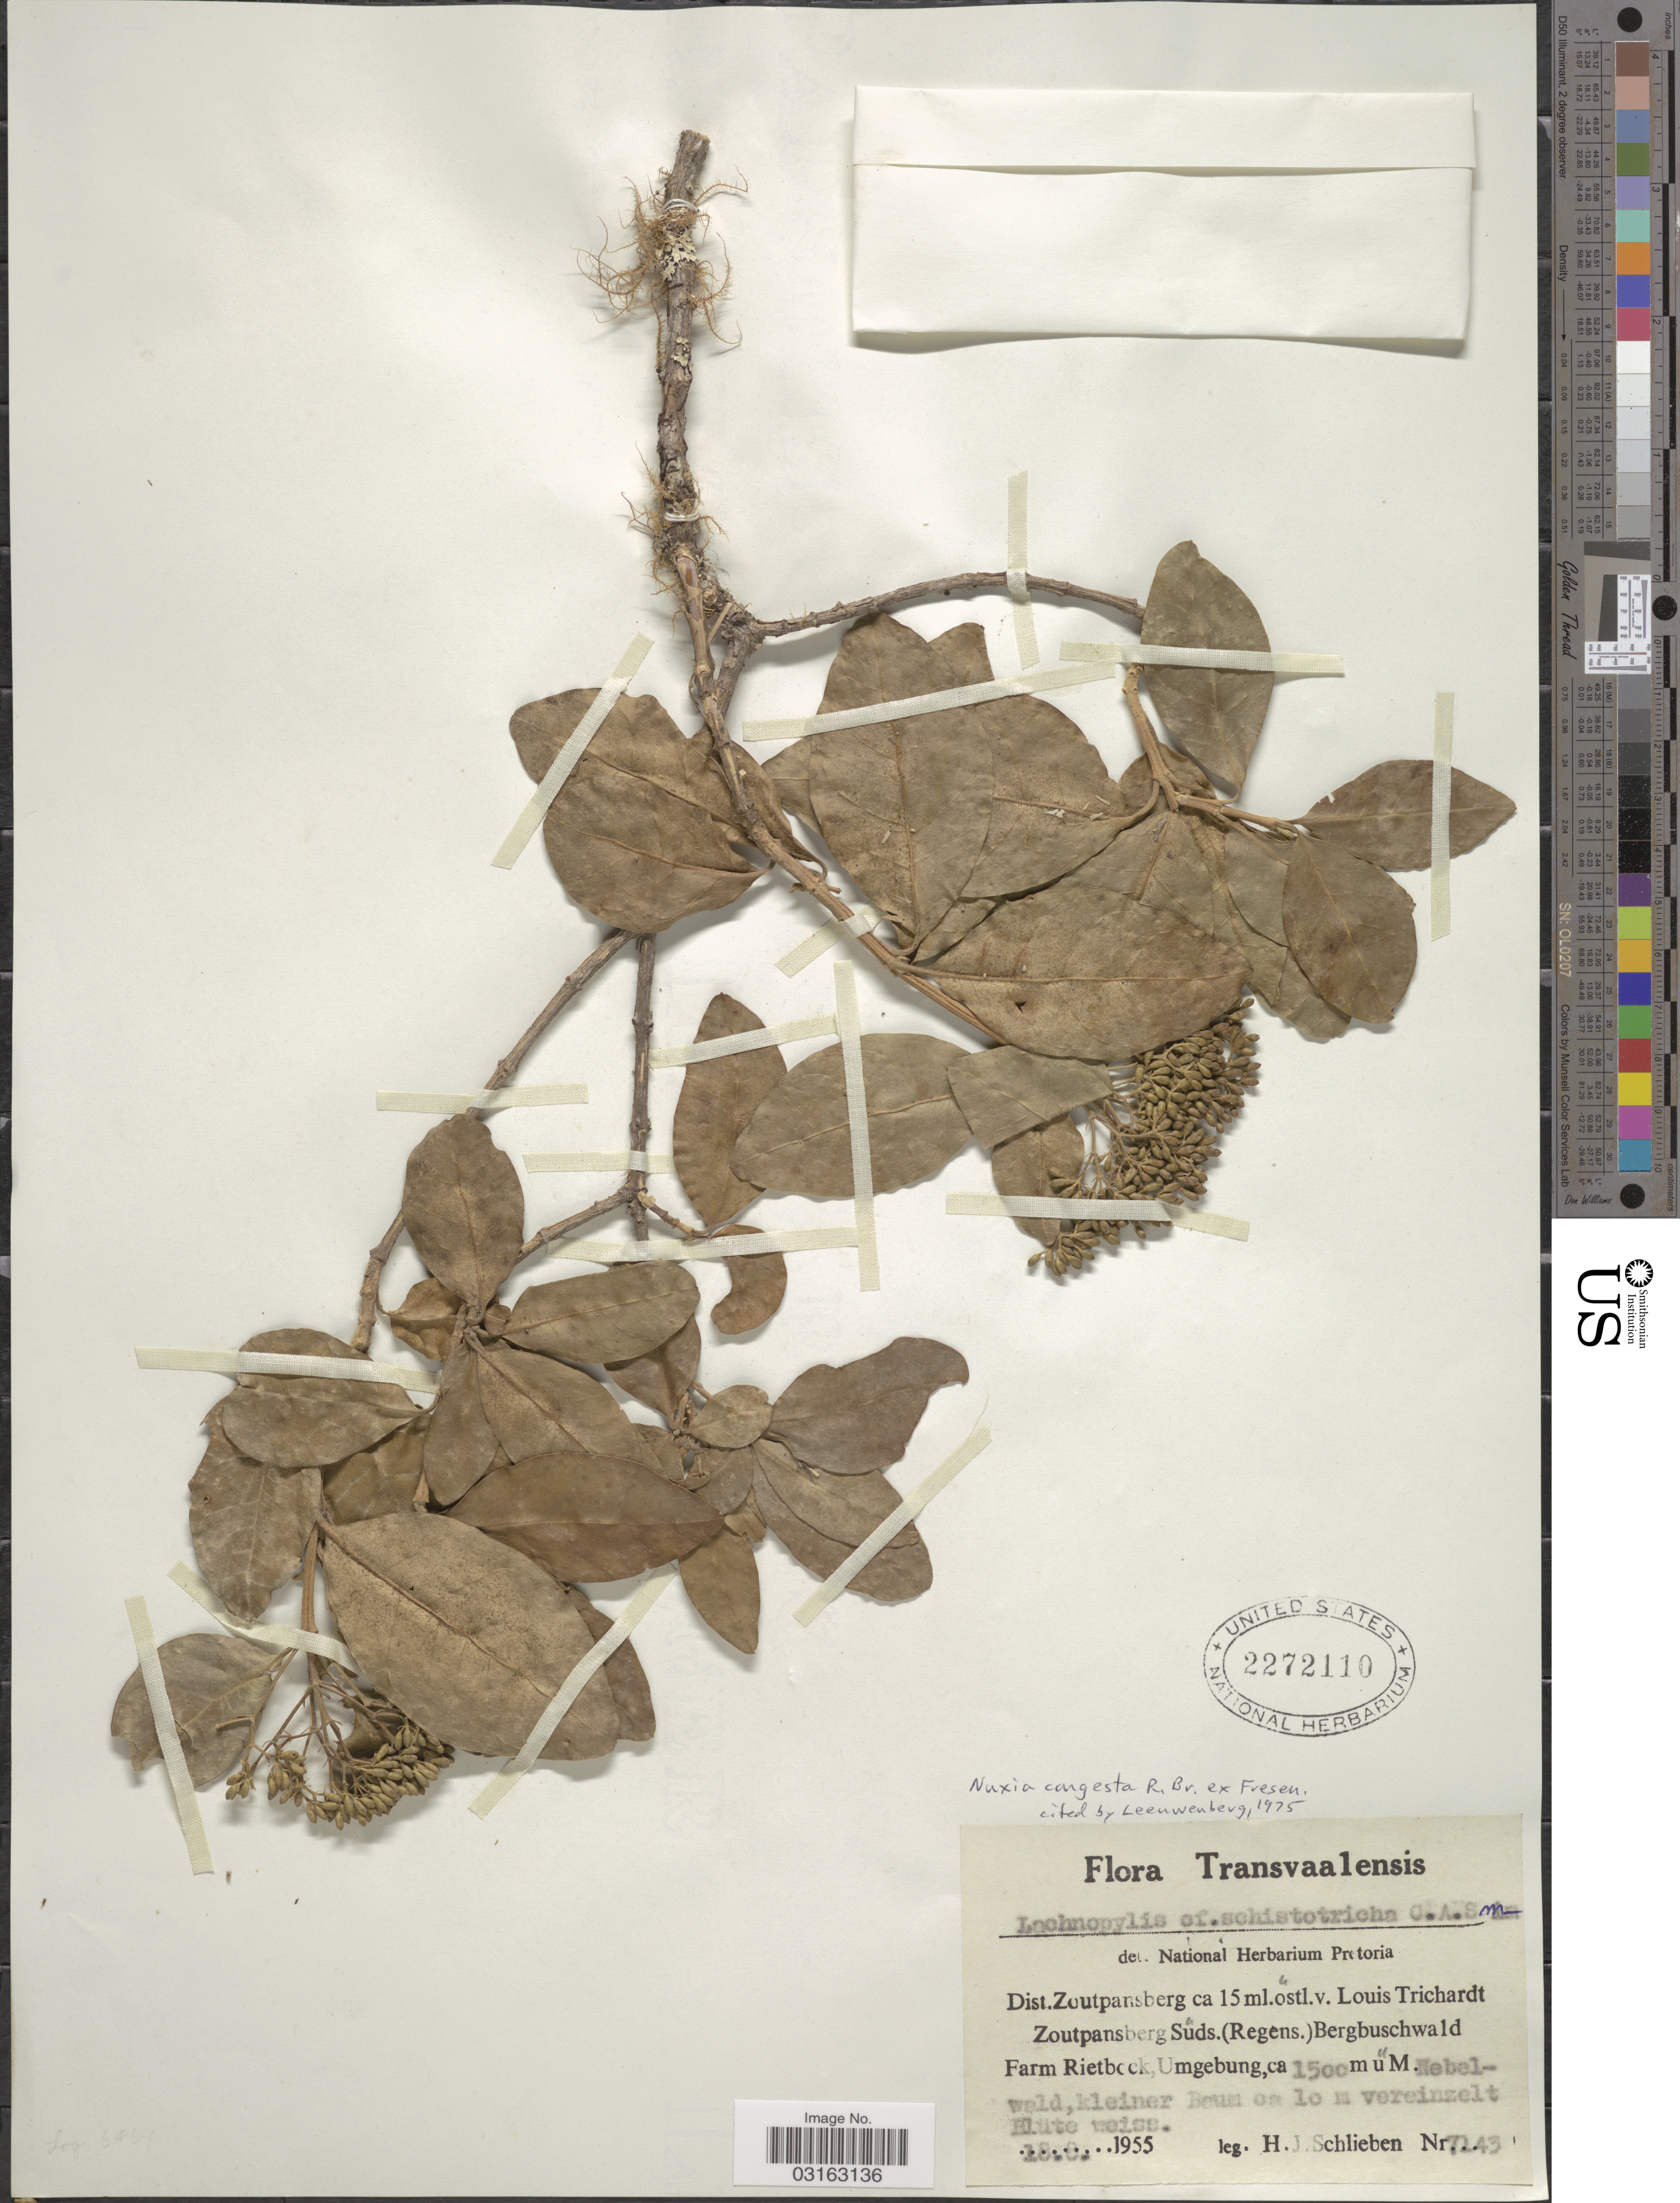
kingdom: Plantae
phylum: Tracheophyta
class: Magnoliopsida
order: Lamiales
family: Stilbaceae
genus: Nuxia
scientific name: Nuxia congesta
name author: R. Br. ex Fresen.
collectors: H. J. Schlieben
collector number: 7143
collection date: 1955-08-18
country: South Africa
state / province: Limpopo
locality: Transvaalensis. Dist. Zoutpansberg ca 15 ml. ostl. v. Louis Trichardt Zoutpansberg Suds. (Regens.) Bergbuschwald Farm Rietbock, Umgebung.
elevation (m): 1500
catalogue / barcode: US 2272110